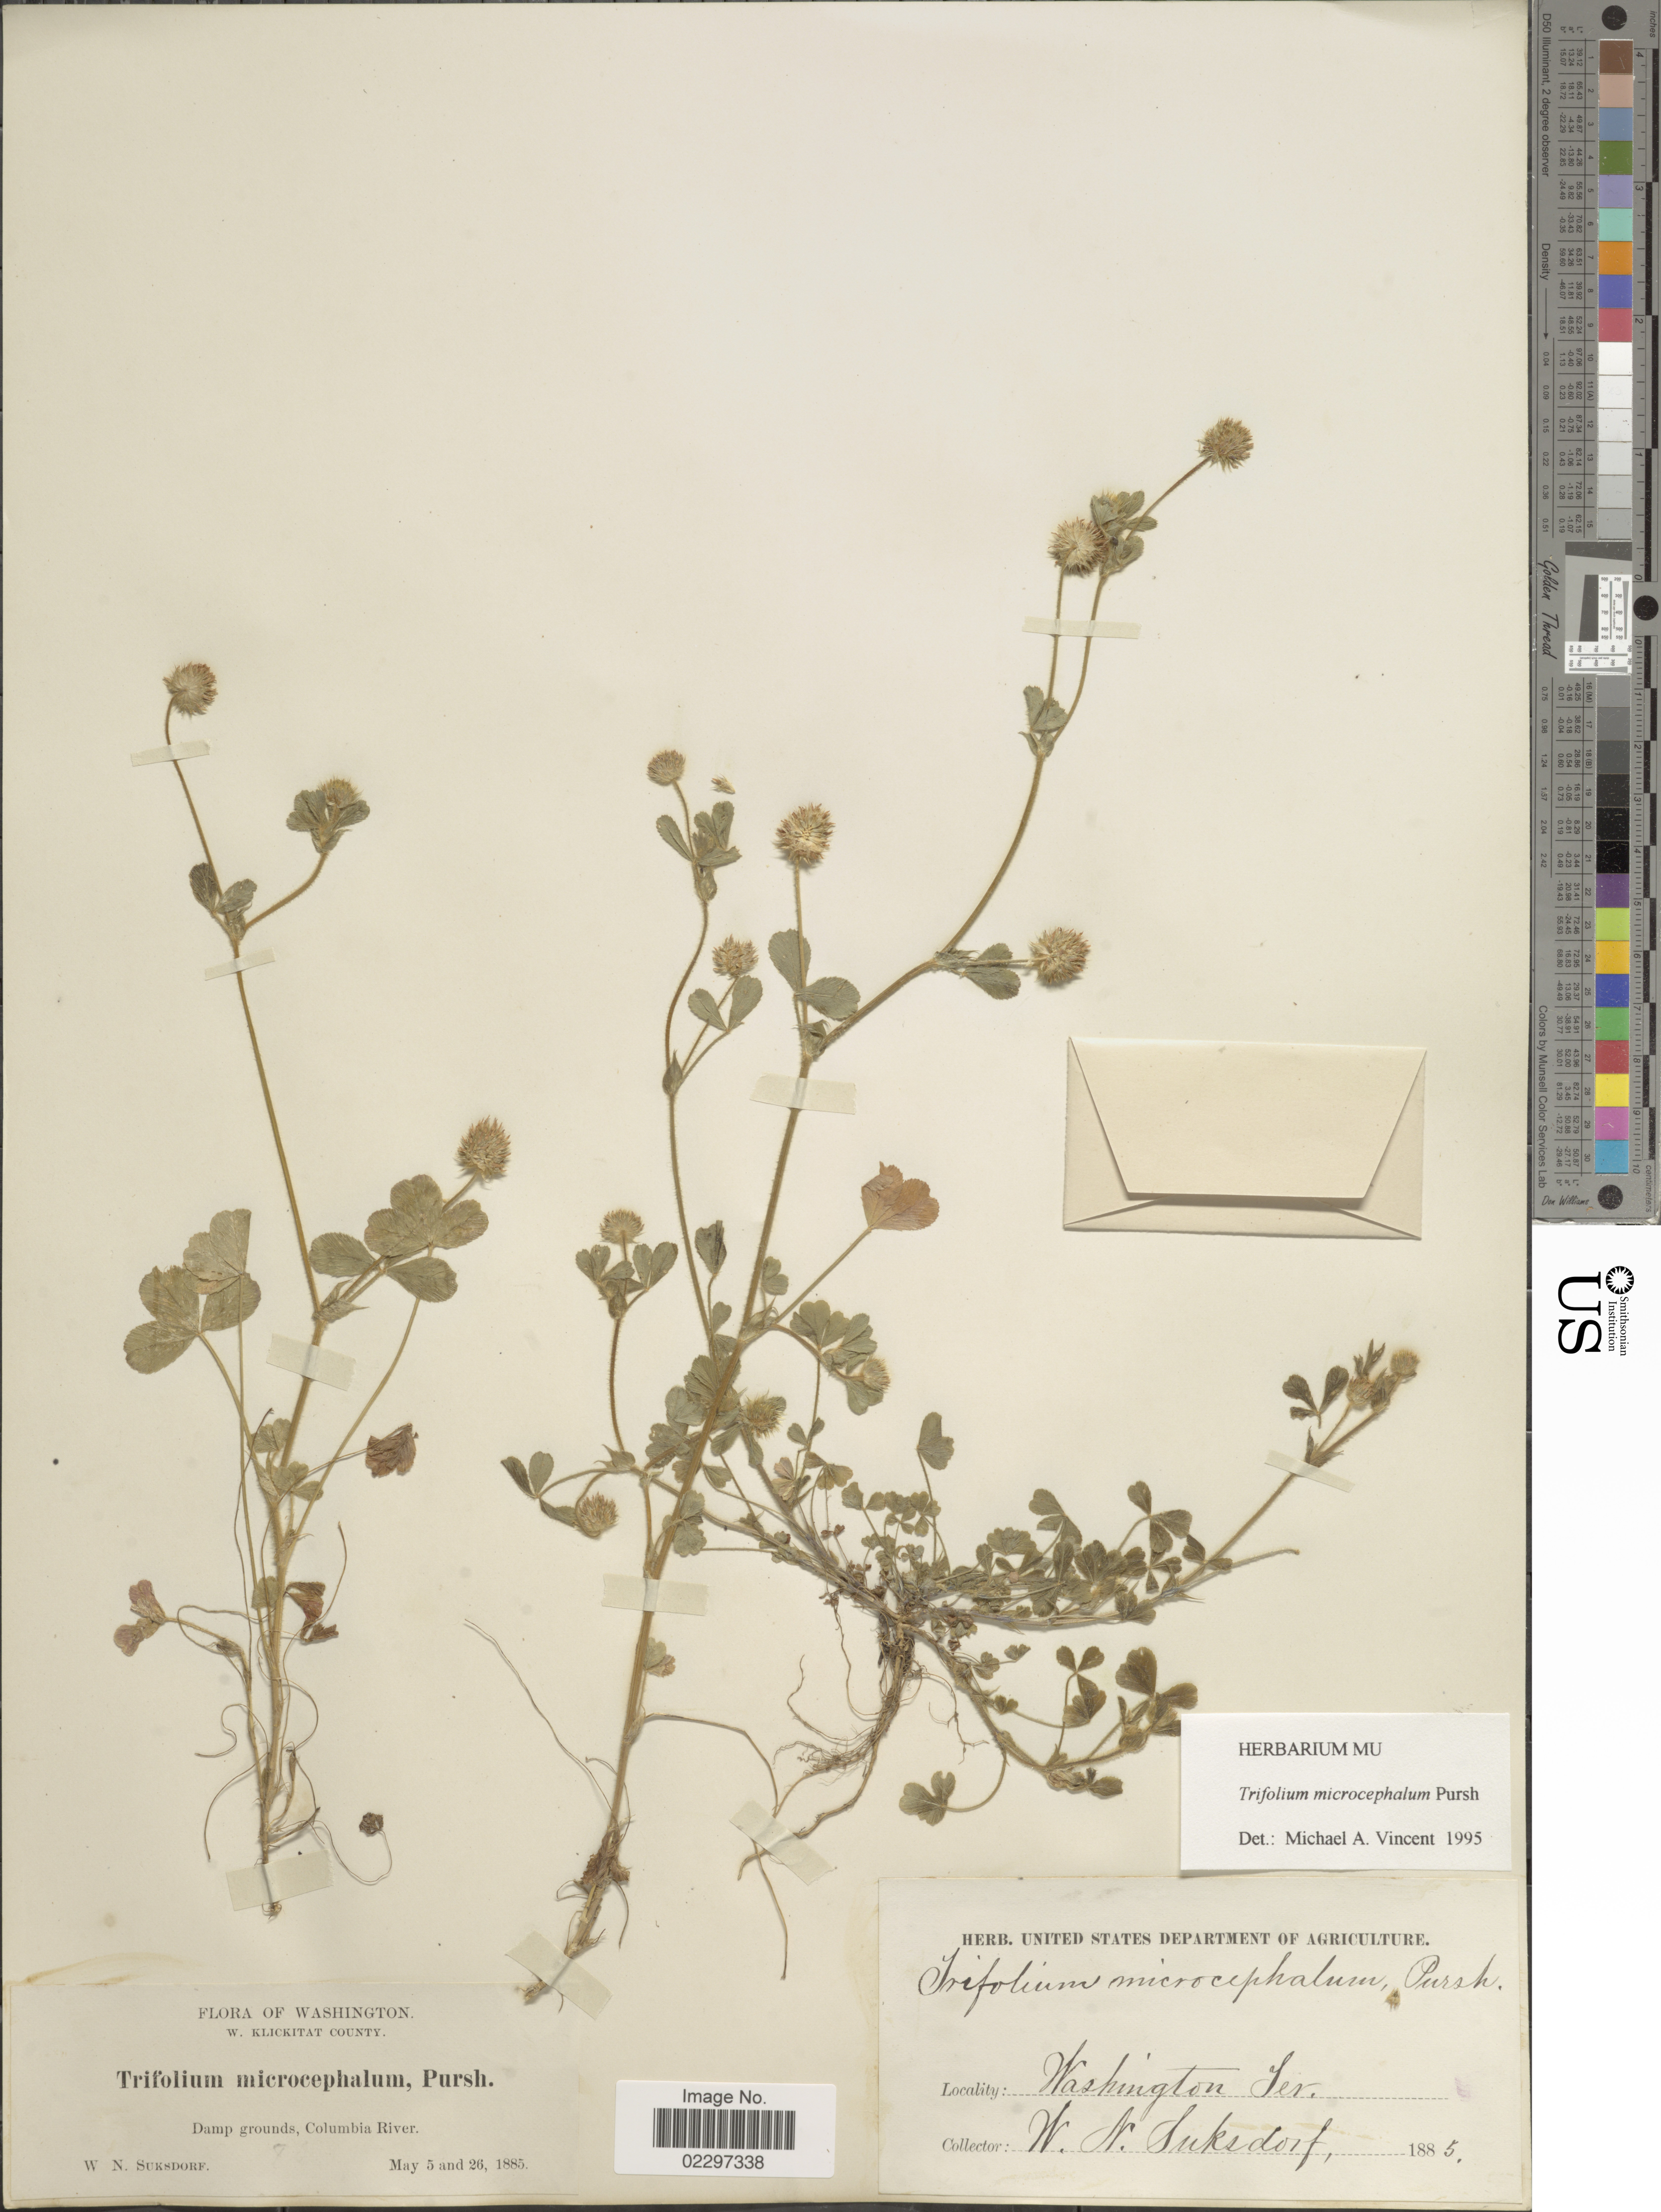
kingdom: Plantae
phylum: Tracheophyta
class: Magnoliopsida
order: Fabales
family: Fabaceae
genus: Trifolium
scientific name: Trifolium microcephalum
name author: Pursh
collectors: W. N. Suksdorf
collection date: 1885-05-05/1885-05-26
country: United States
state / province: Washington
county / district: Klickitat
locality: W. Klickitat County. Damp grounds, Columbia River